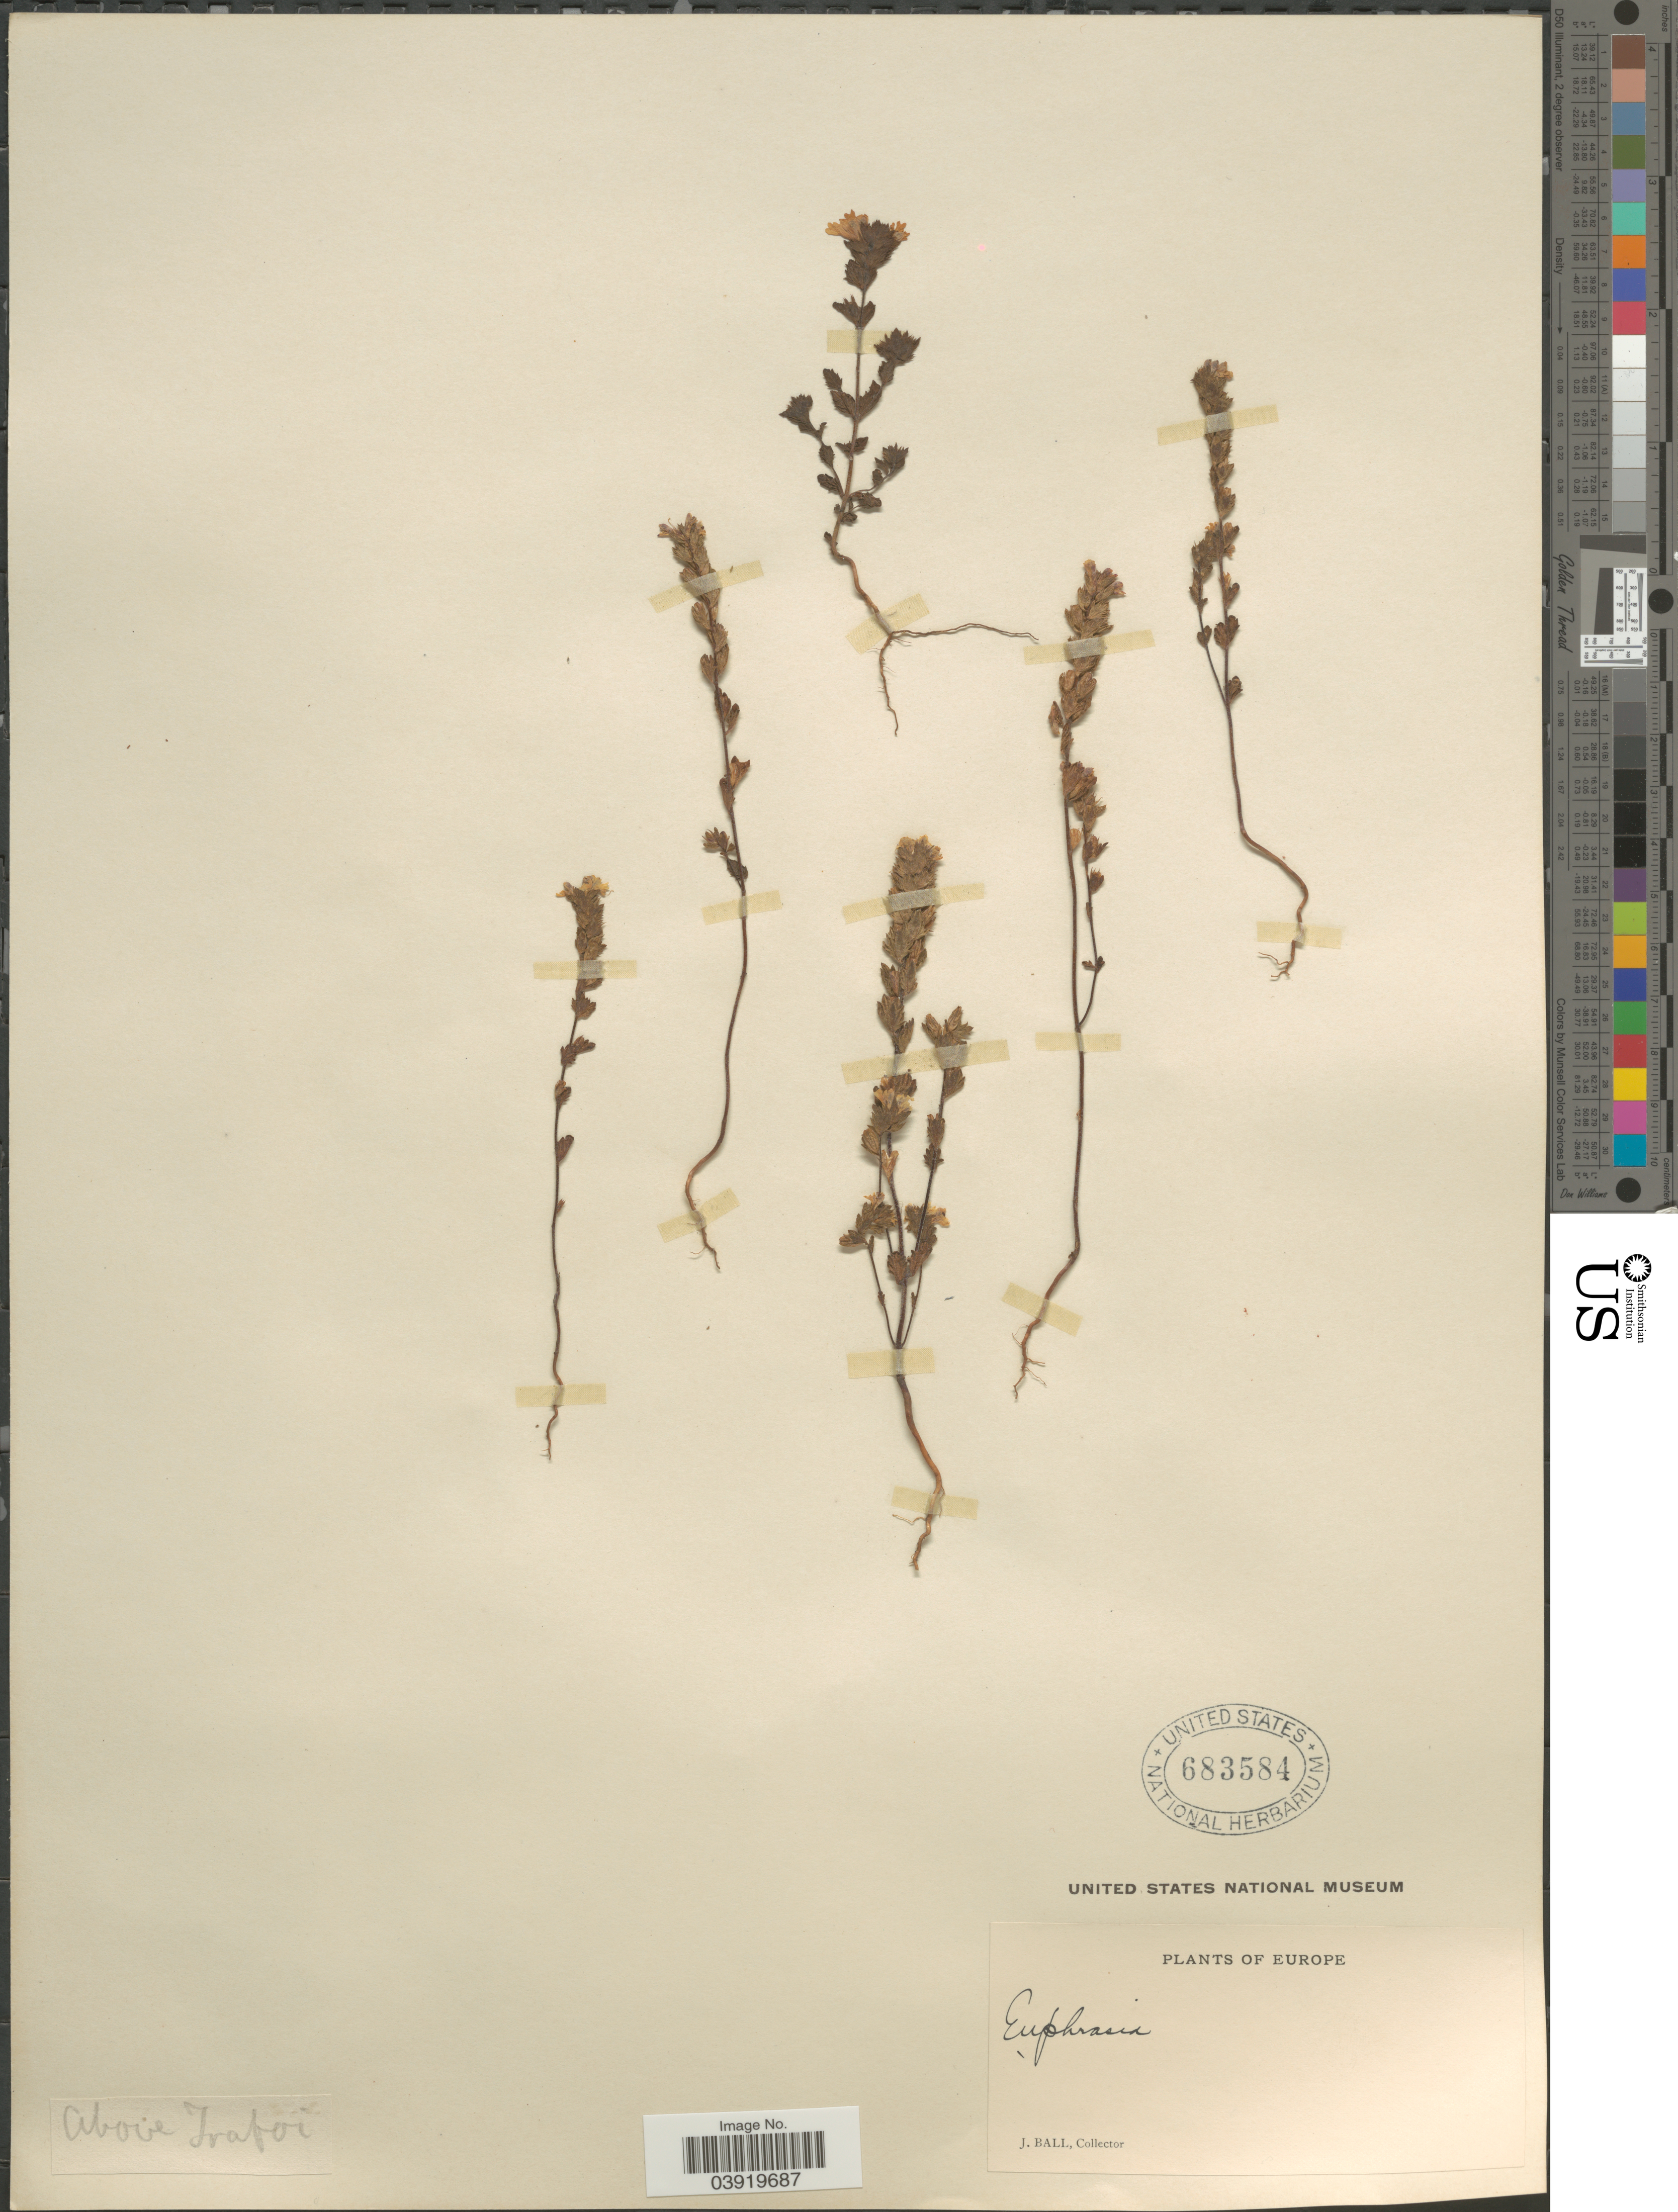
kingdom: Plantae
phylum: Tracheophyta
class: Magnoliopsida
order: Lamiales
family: Orobanchaceae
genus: Euphrasia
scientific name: Euphrasia sp.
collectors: J. Ball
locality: Europe.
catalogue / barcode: US 683584